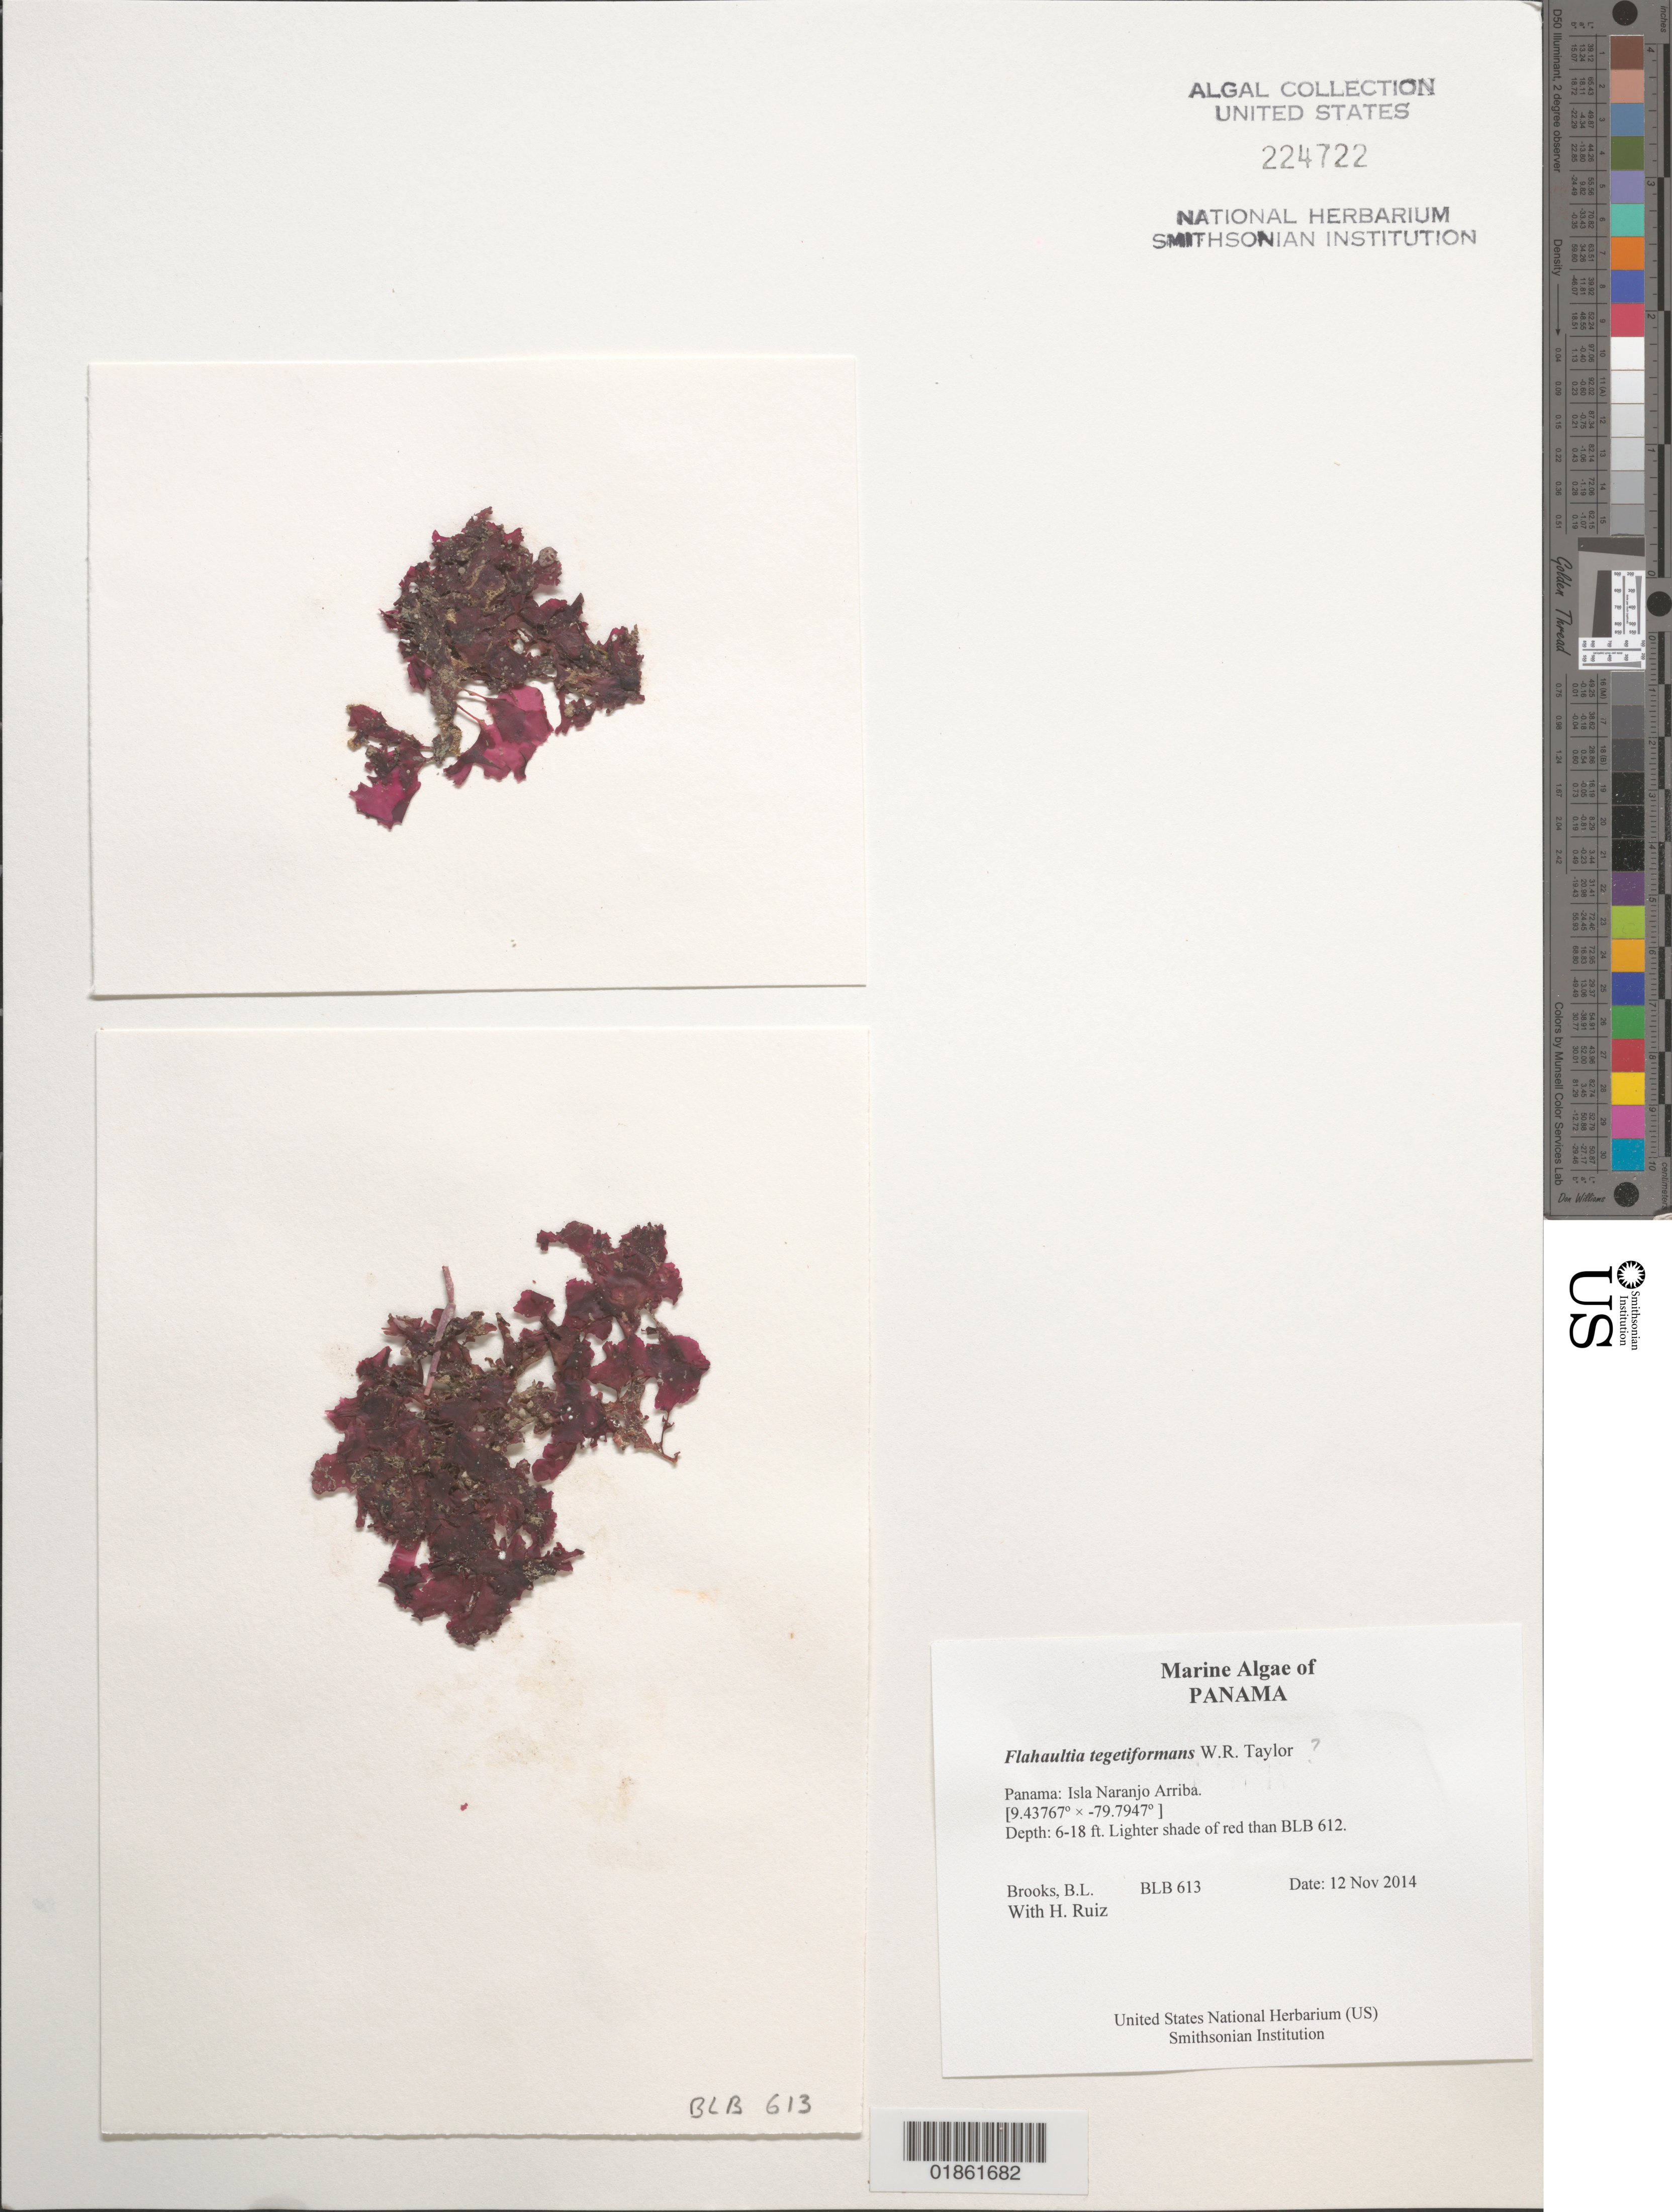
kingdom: Plantae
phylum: Rhodophyta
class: Florideophyceae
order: Gigartinales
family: Solieriaceae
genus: Flahaultia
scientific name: Flahaultia tegetiformans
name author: W.R. Taylor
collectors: B. Brooks & H. Ruiz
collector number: BLB613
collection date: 2014-11-12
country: Panama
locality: Isla Naranjo Arriba.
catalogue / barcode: US 224722